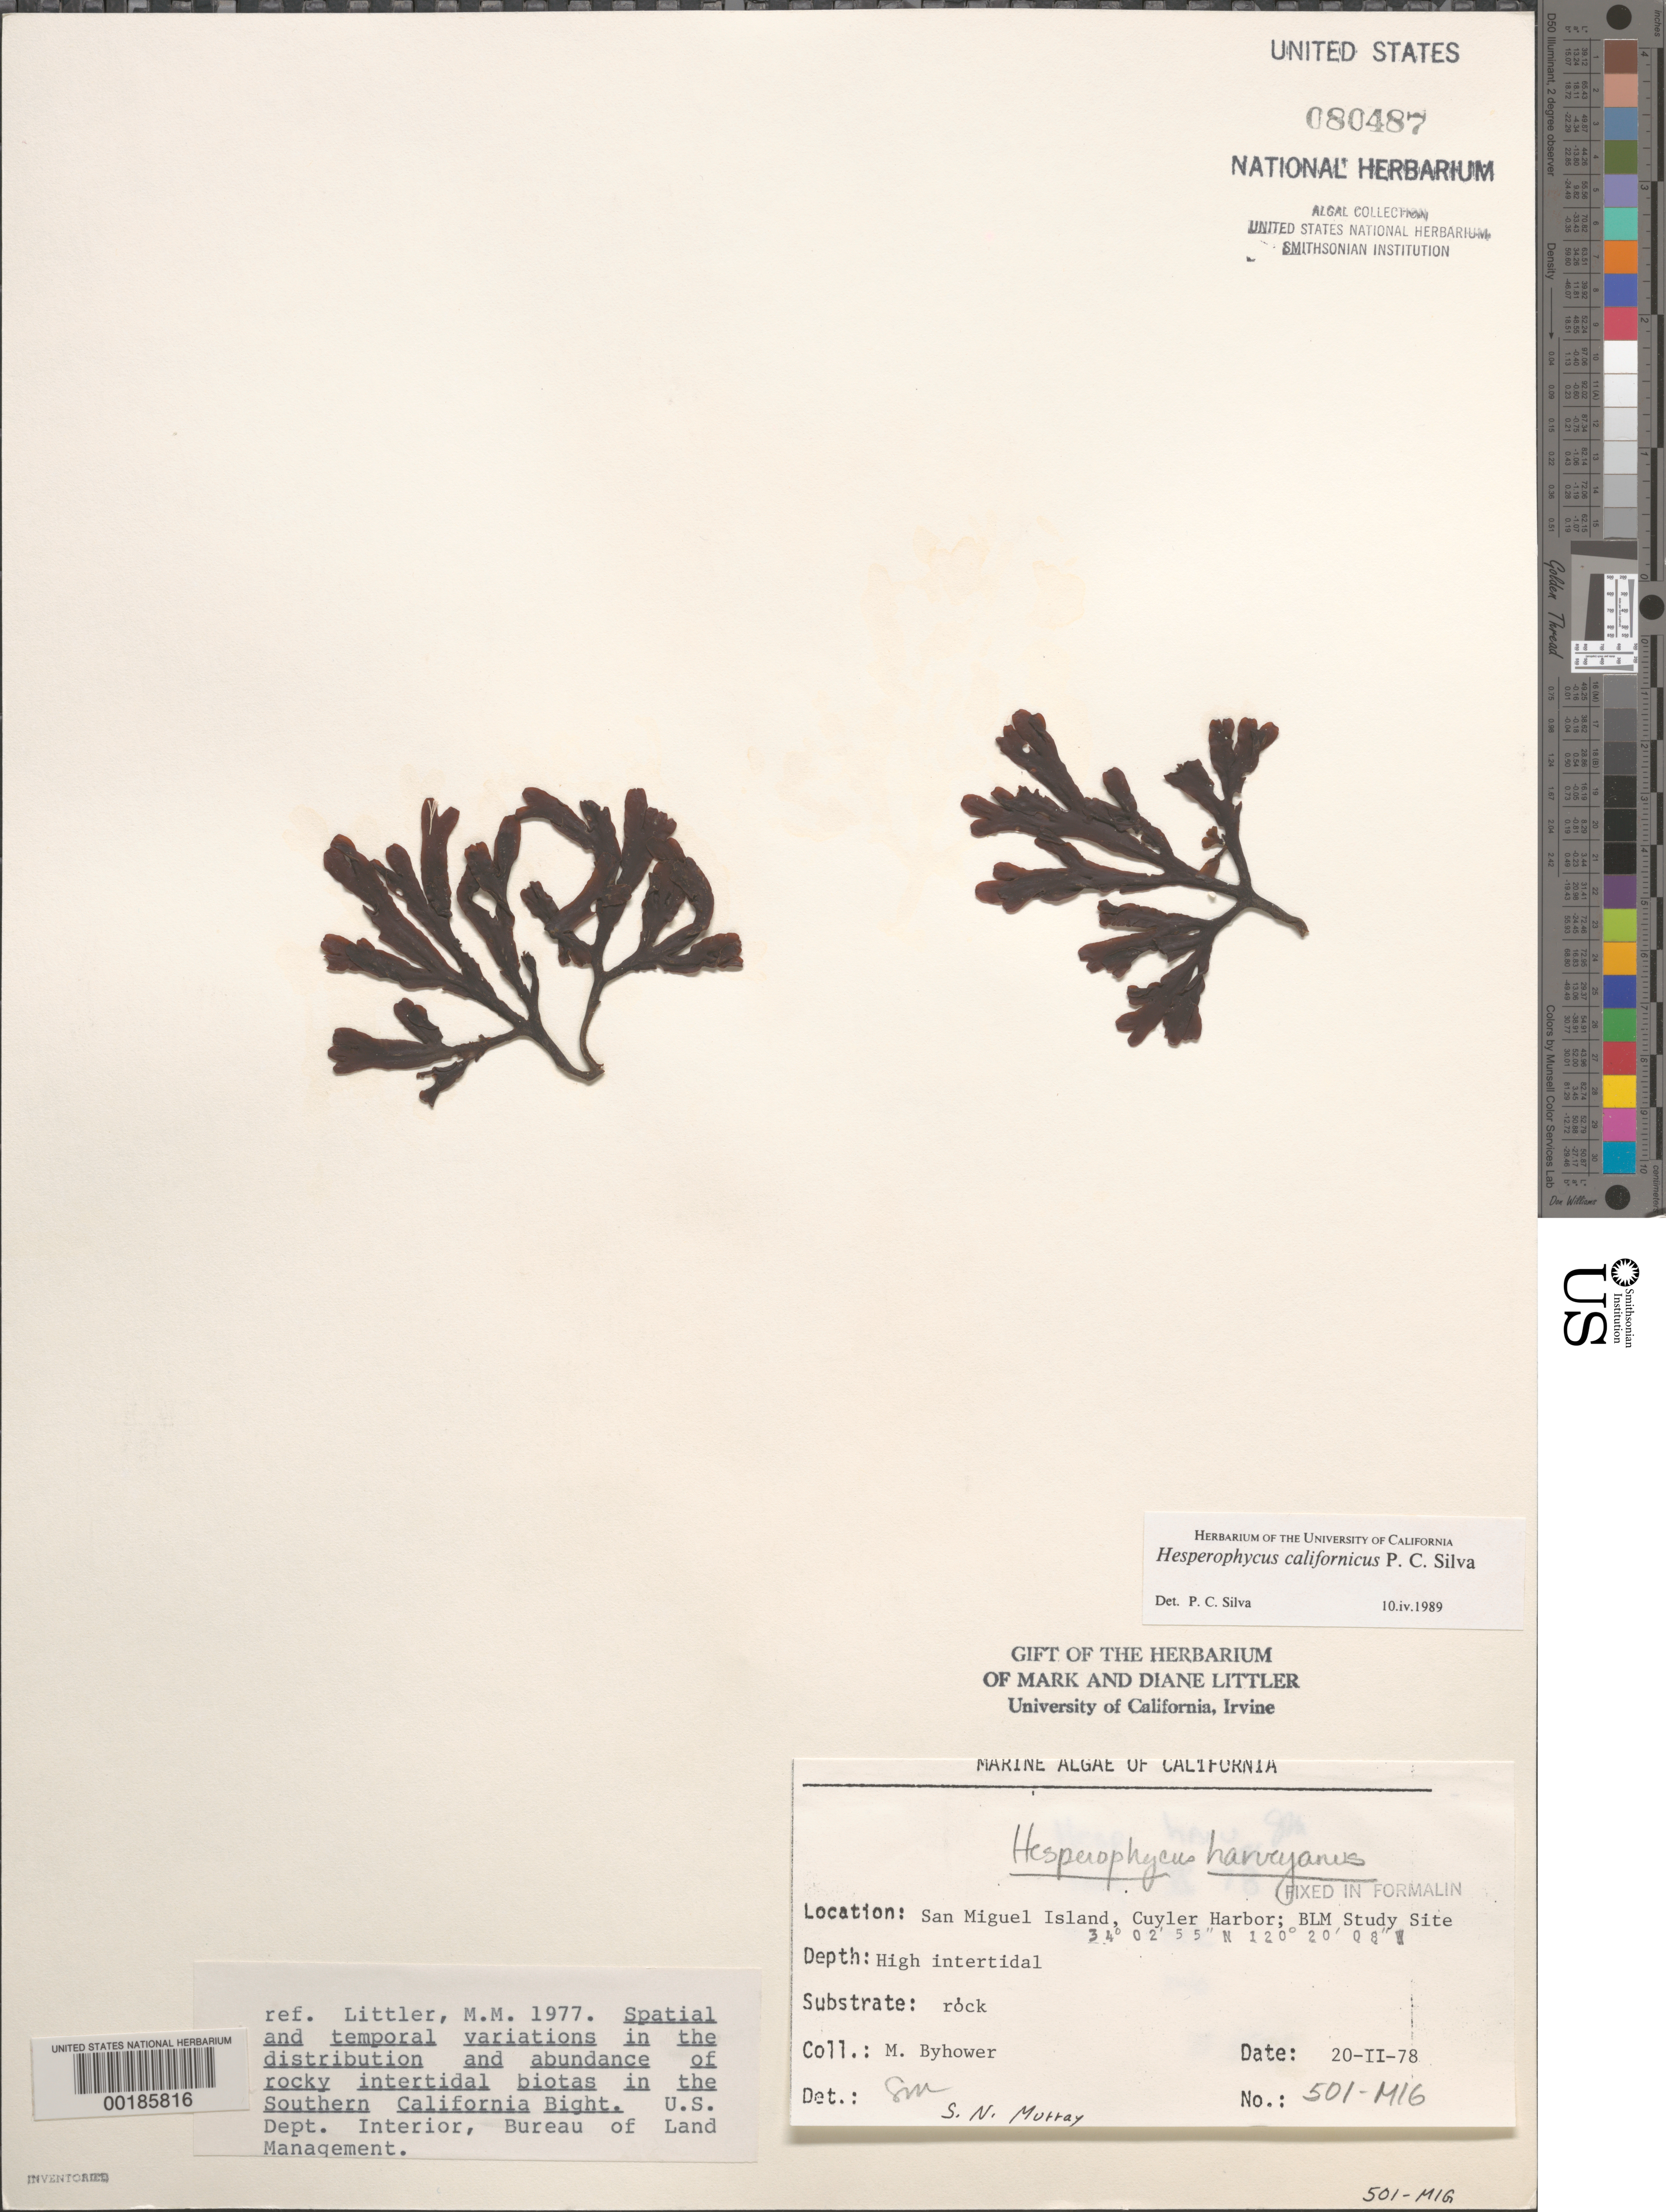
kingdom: Chromista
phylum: Ochrophyta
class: Phaeophyceae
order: Fucales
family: Fucaceae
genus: Hesperophycus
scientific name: Hesperophycus californicus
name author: P.C. Silva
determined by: Silva, P. C.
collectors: M. Byhower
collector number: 501-mig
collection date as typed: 20 Feb 1978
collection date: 1978-02-20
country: United States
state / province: California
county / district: Santa Barbara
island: San Miguel Island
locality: Cuyler Harbor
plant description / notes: BLM-SOCALBIGHT Rocky Intertidal Survey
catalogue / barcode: US 80487